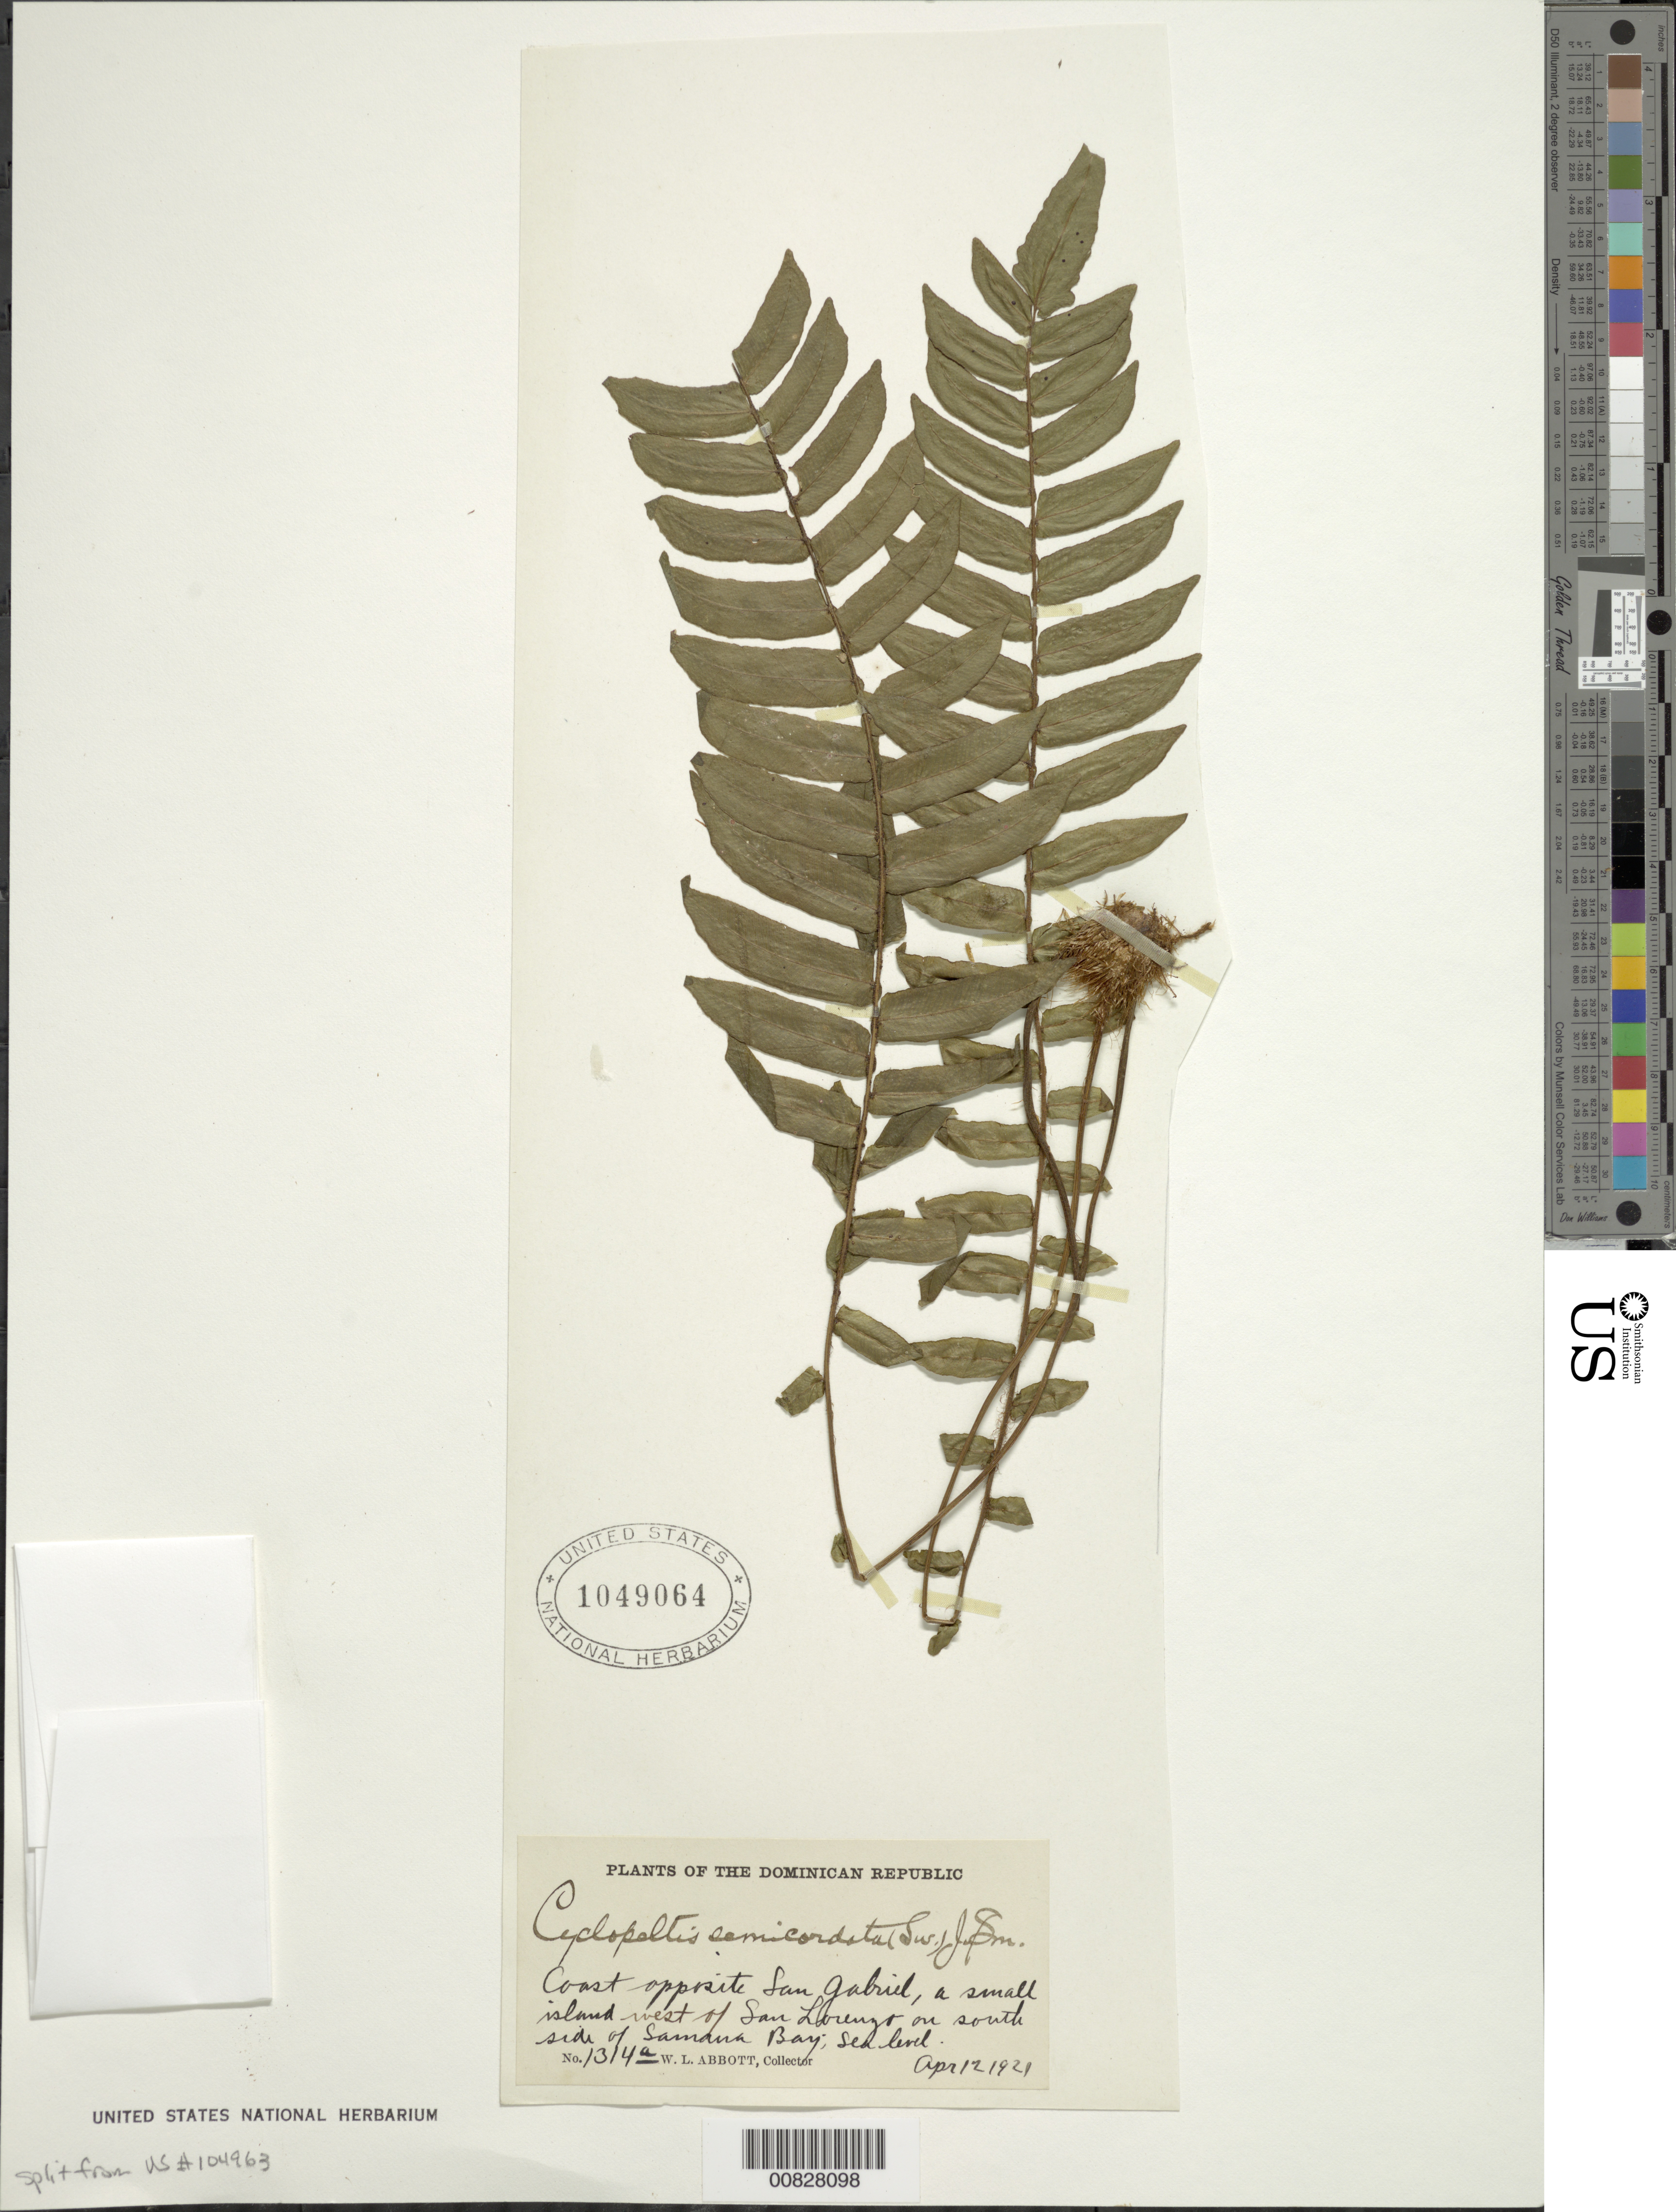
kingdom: Plantae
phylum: Tracheophyta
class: Polypodiopsida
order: Polypodiales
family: Lomariopsidaceae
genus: Cyclopeltis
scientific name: Cyclopeltis semicordata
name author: (Sw.) J. Sm.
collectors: W. L. Abbott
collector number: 1314a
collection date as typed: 12 Apr 1921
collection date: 1921-04-12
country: Dominican Republic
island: Hispaniola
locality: San Gabriel (coast opposite), an island W of San Lorenzo on S side of Samaná Bay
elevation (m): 0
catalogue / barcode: US 1049064